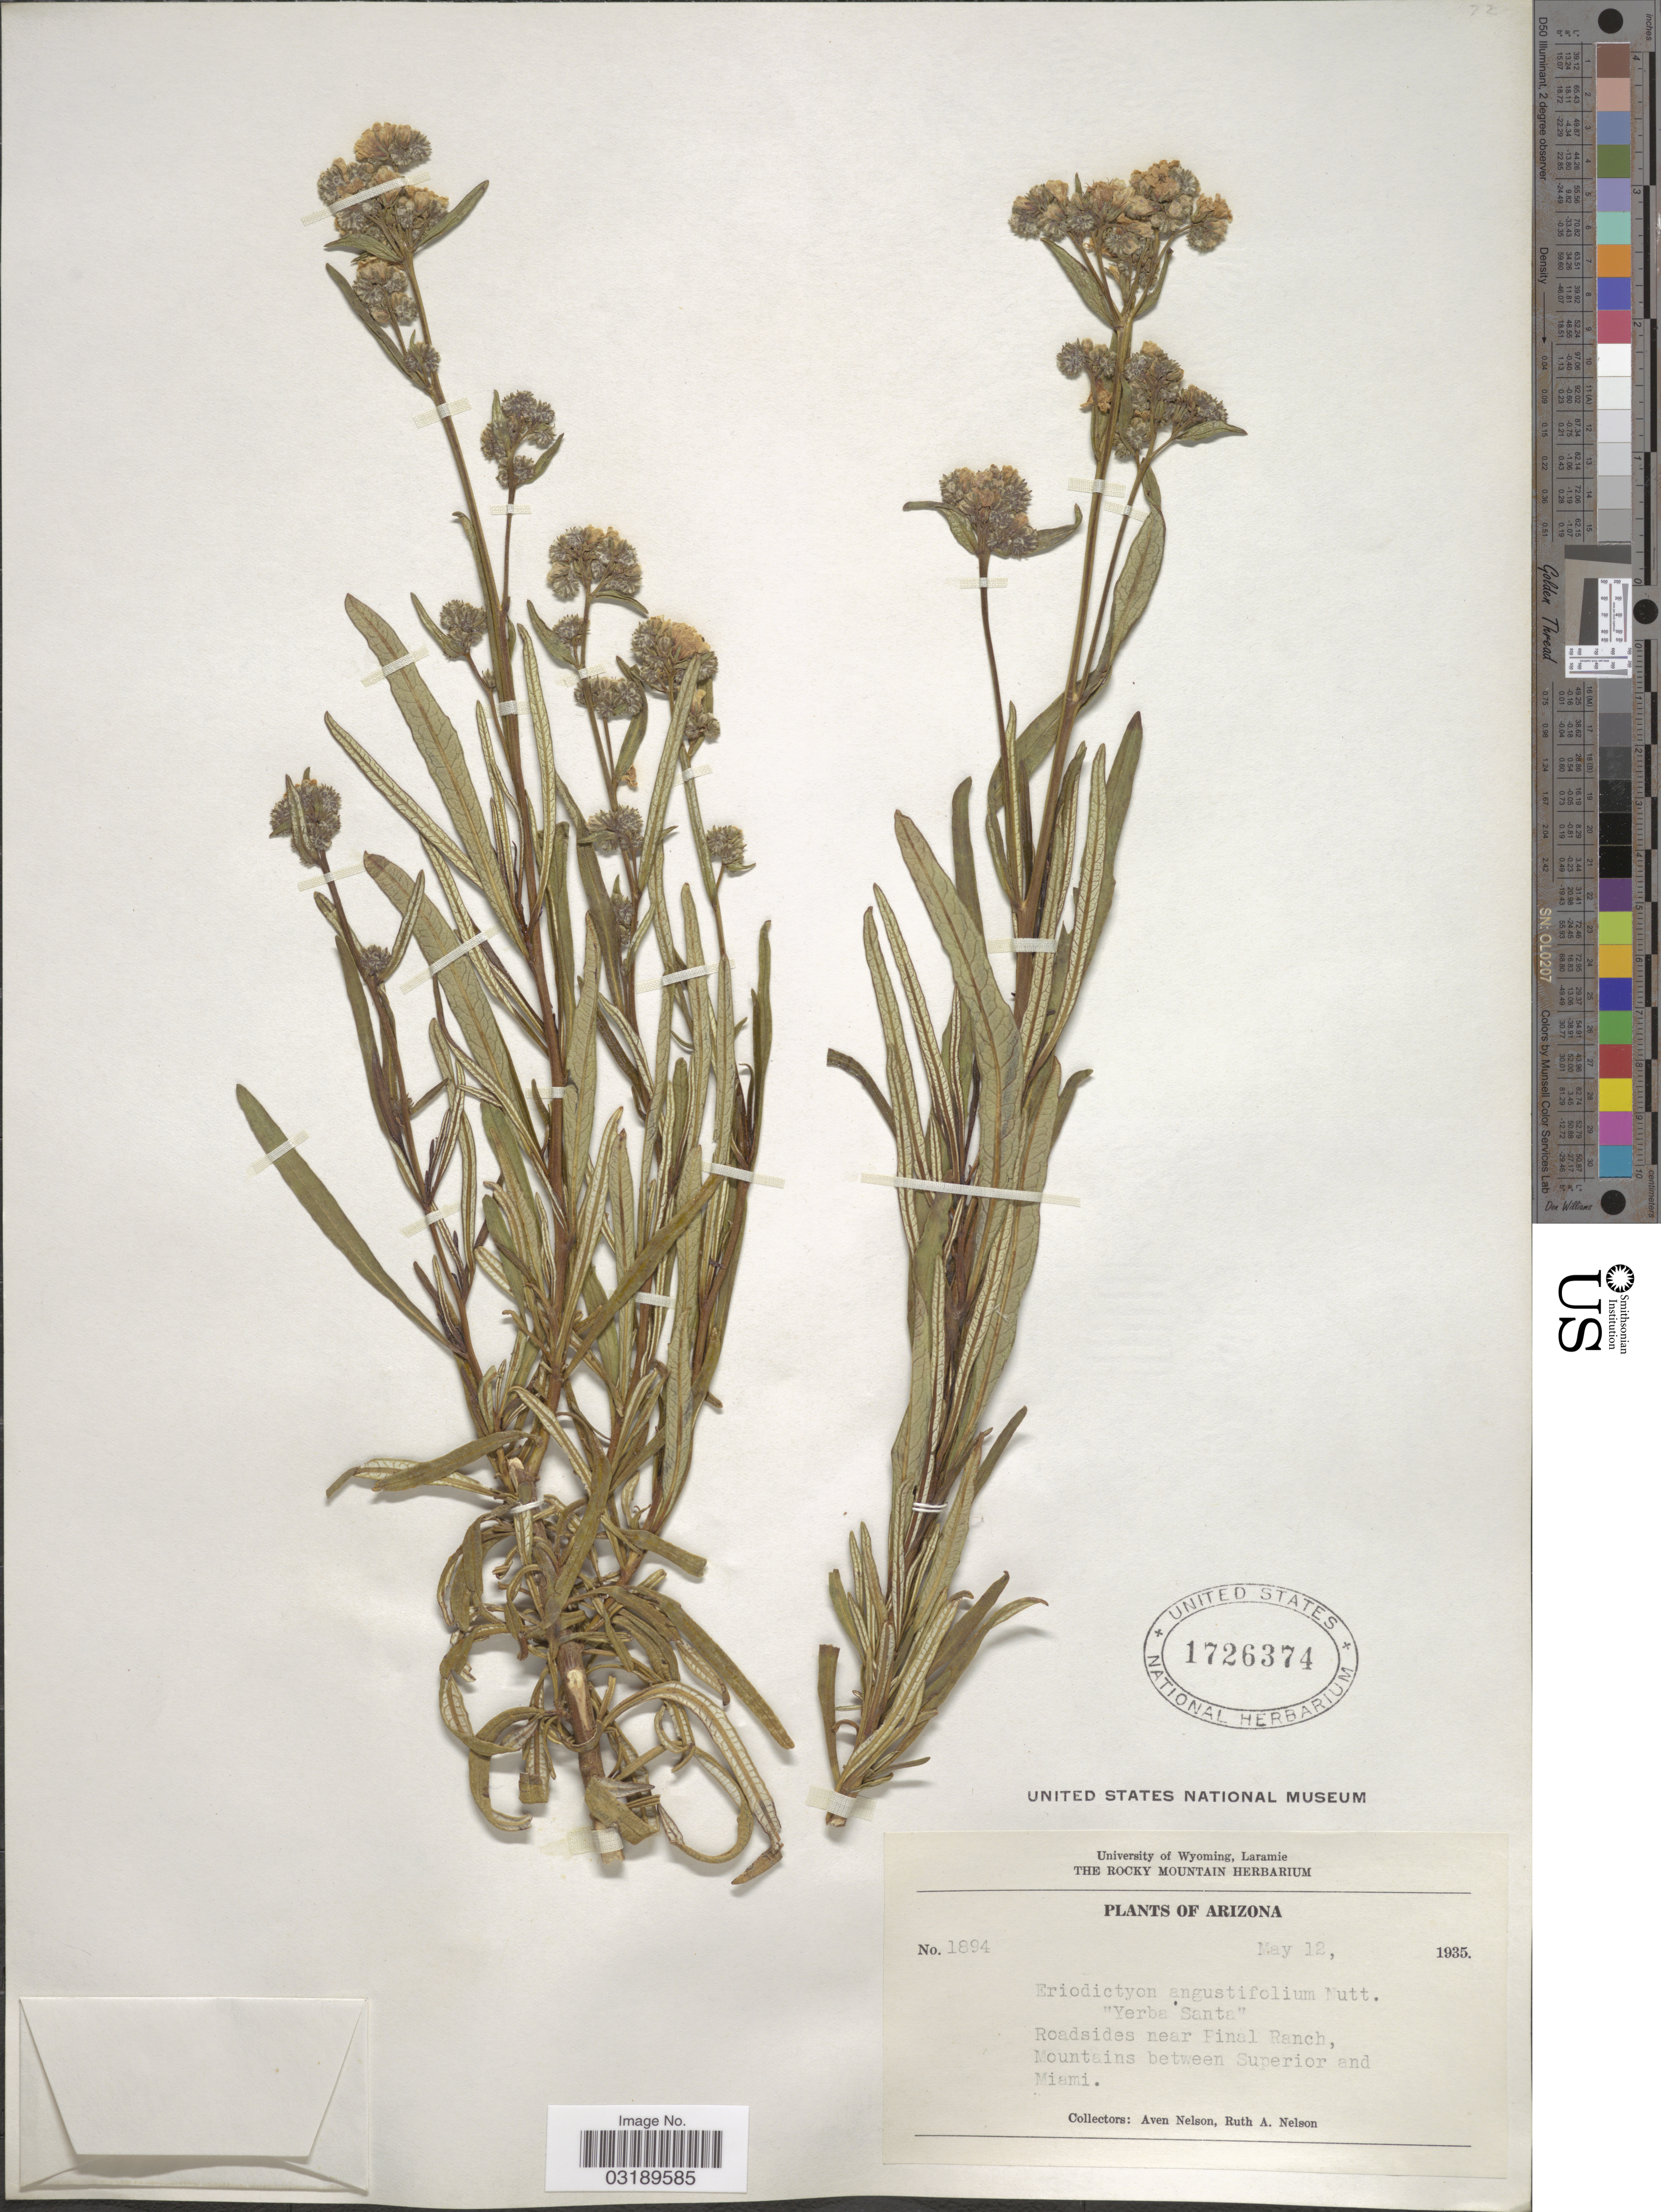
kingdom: Plantae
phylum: Tracheophyta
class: Magnoliopsida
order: Boraginales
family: Namaceae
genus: Eriodictyon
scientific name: Eriodictyon angustifolium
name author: Nutt.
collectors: A. Nelson & R. A. Nelson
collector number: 1894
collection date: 1935-05-12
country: United States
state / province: Arizona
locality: Roadsides near Pinal Ranch, Mountains between Superior and Miami.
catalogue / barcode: US 1726374